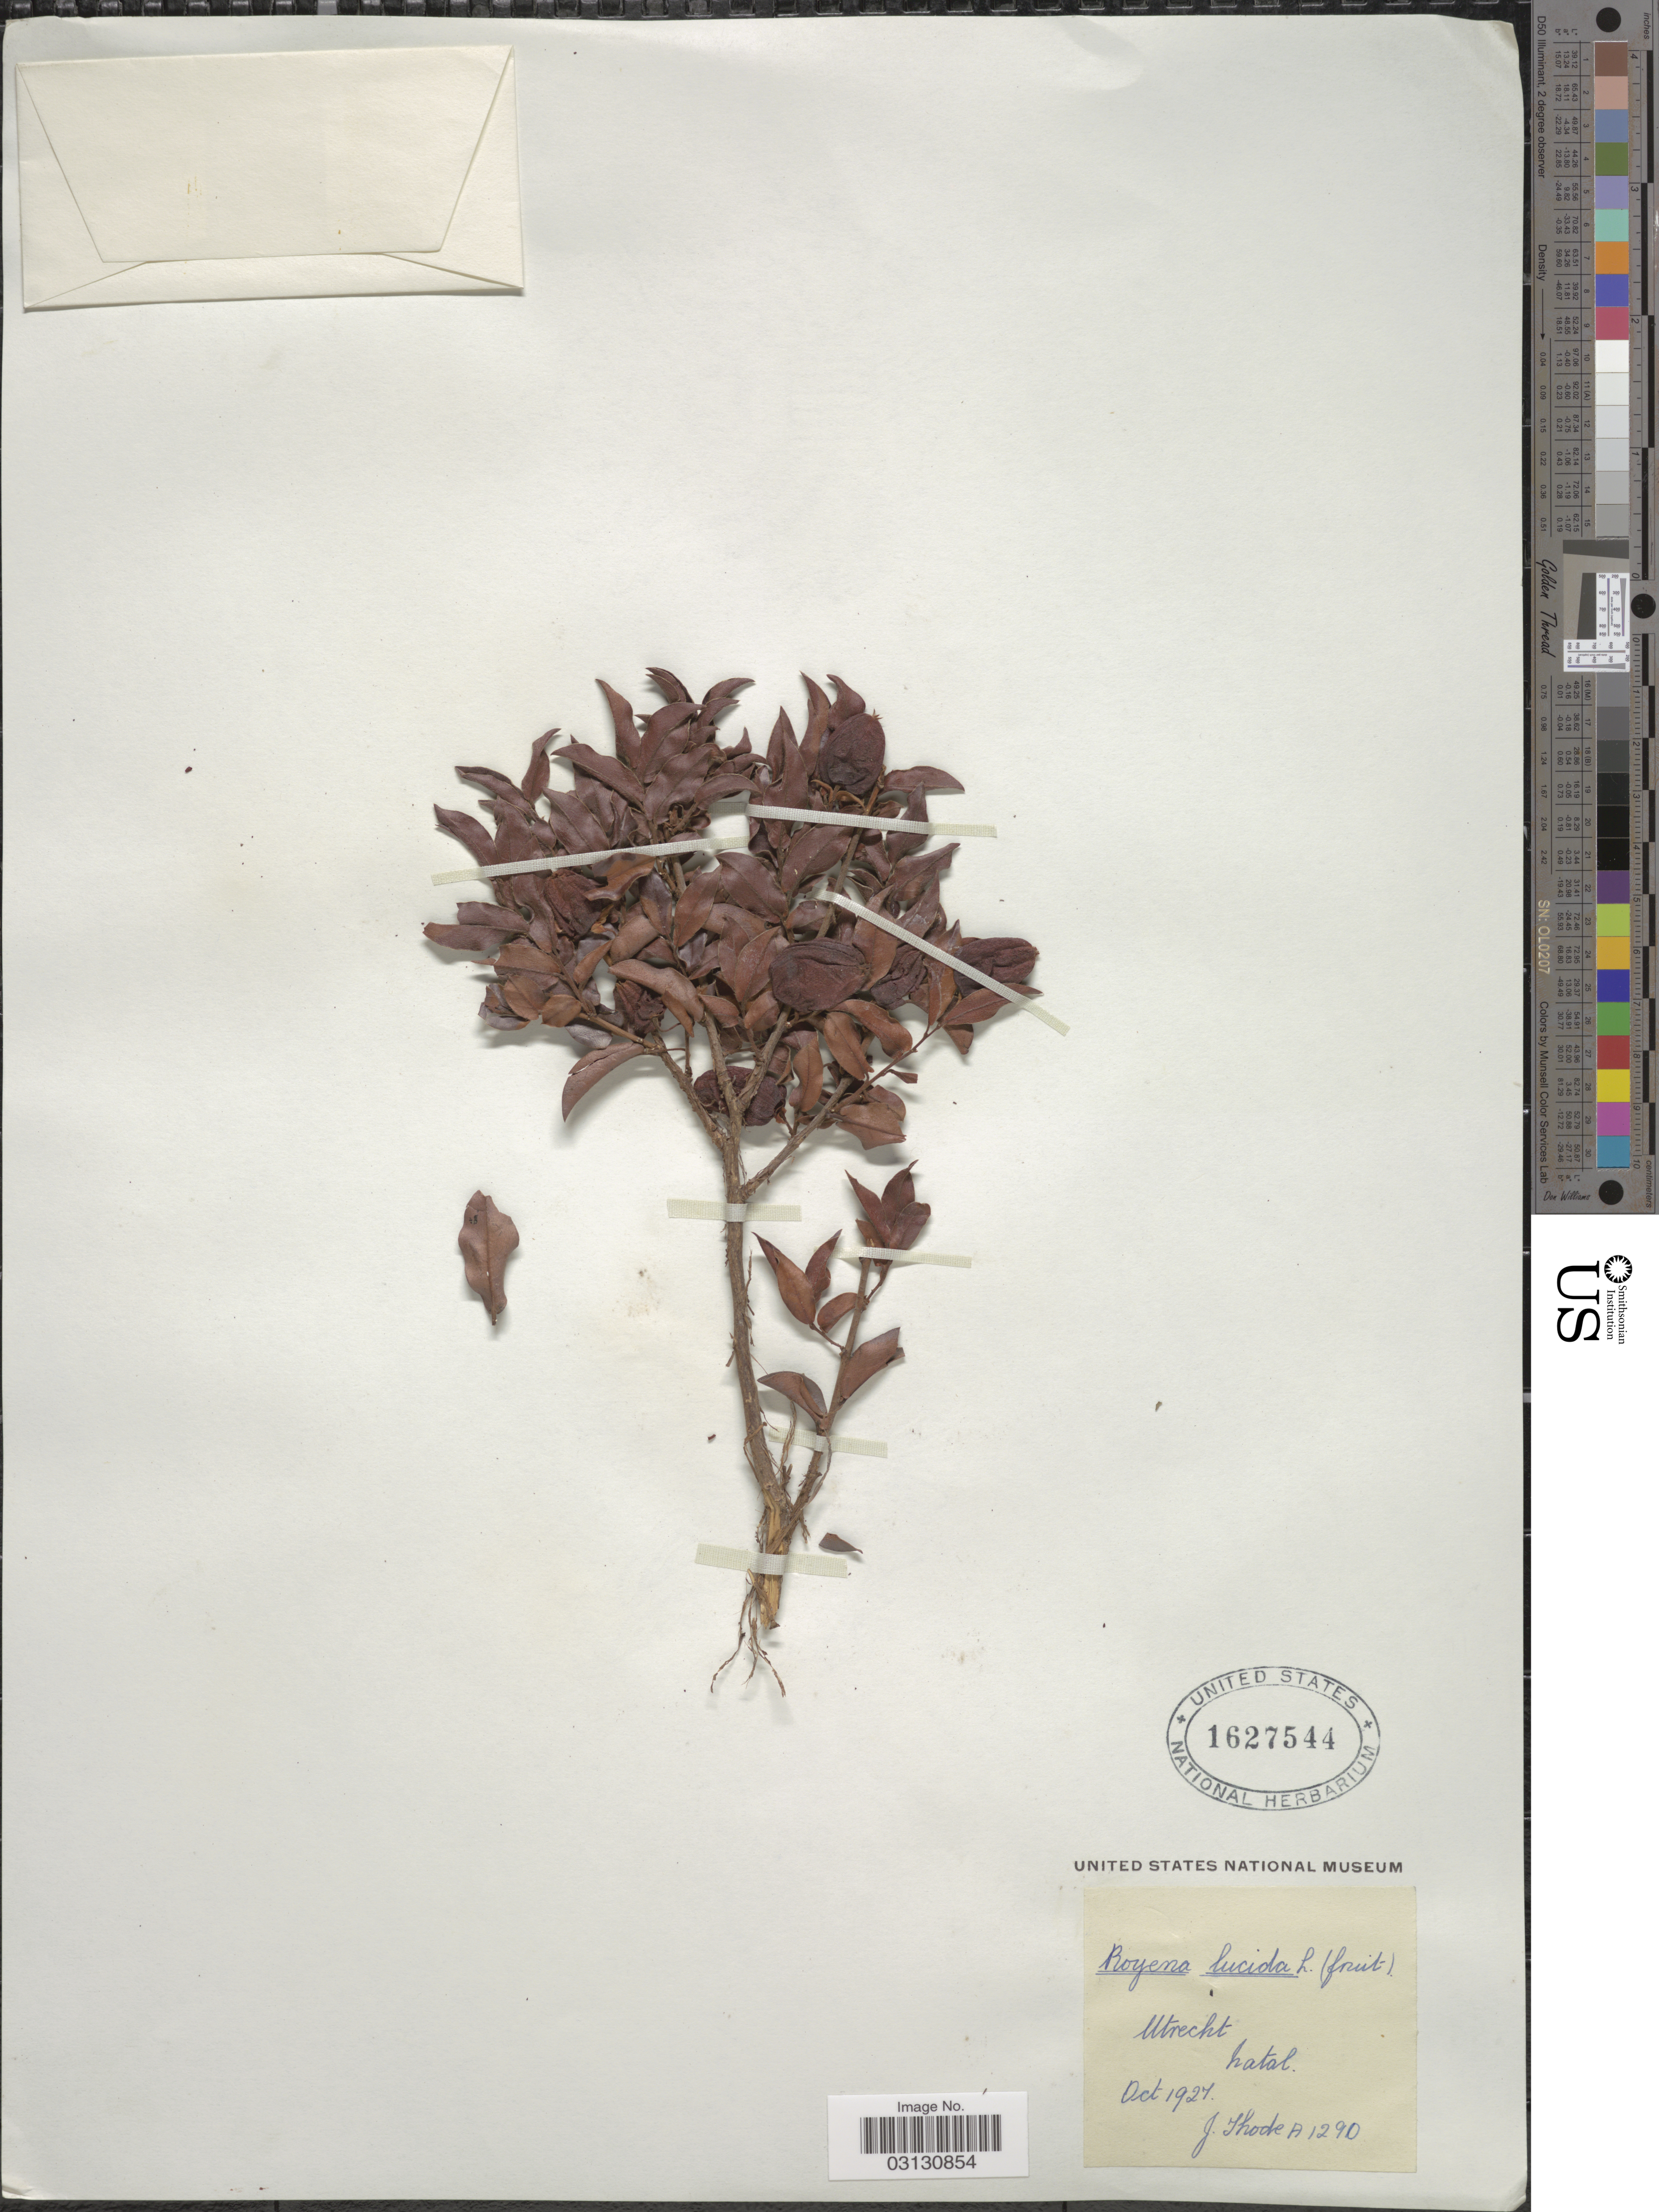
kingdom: Plantae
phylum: Tracheophyta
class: Magnoliopsida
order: Ericales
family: Ebenaceae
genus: Royena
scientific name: Royena lucida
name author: L.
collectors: J. Thode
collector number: A1290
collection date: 1927-10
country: South Africa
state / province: KwaZulu-Natal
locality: Utrecht, Natal.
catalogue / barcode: US 1627544